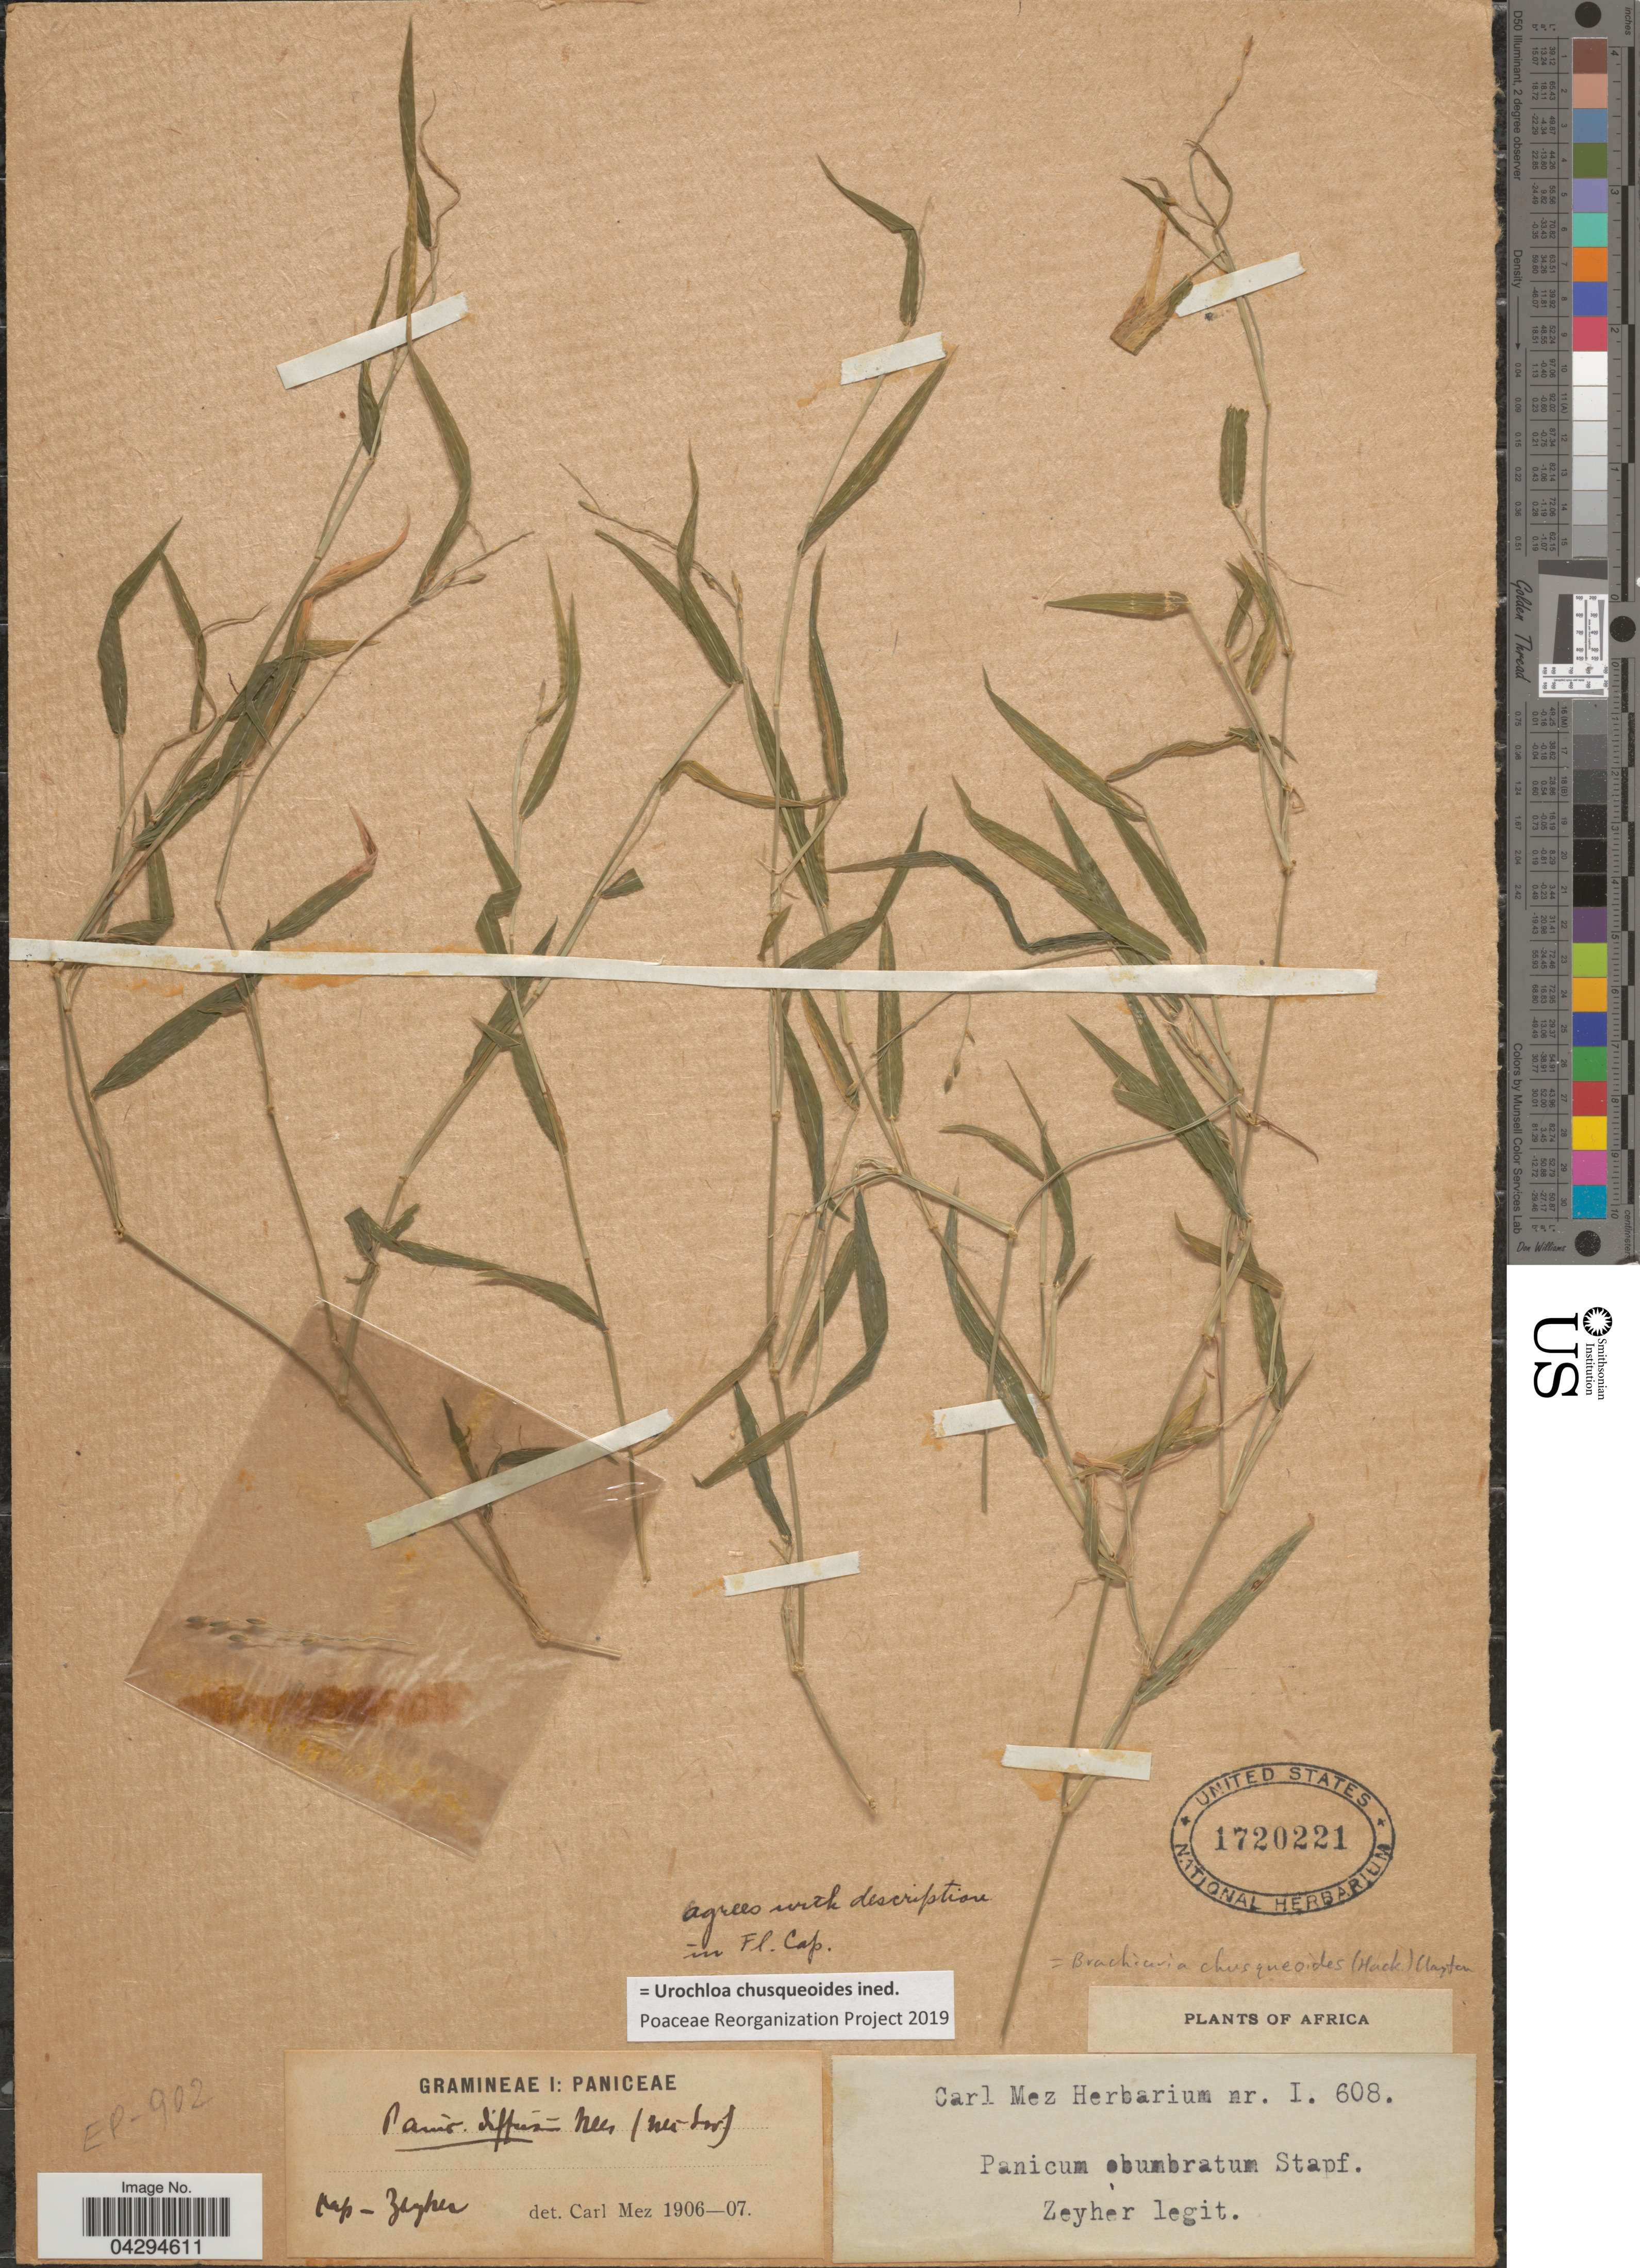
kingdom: Plantae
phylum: Tracheophyta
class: Liliopsida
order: Poales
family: Poaceae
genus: Urochloa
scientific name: Urochloa chusqueoides ined.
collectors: -. Zeyher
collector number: I608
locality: Africa.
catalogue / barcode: US 1720221